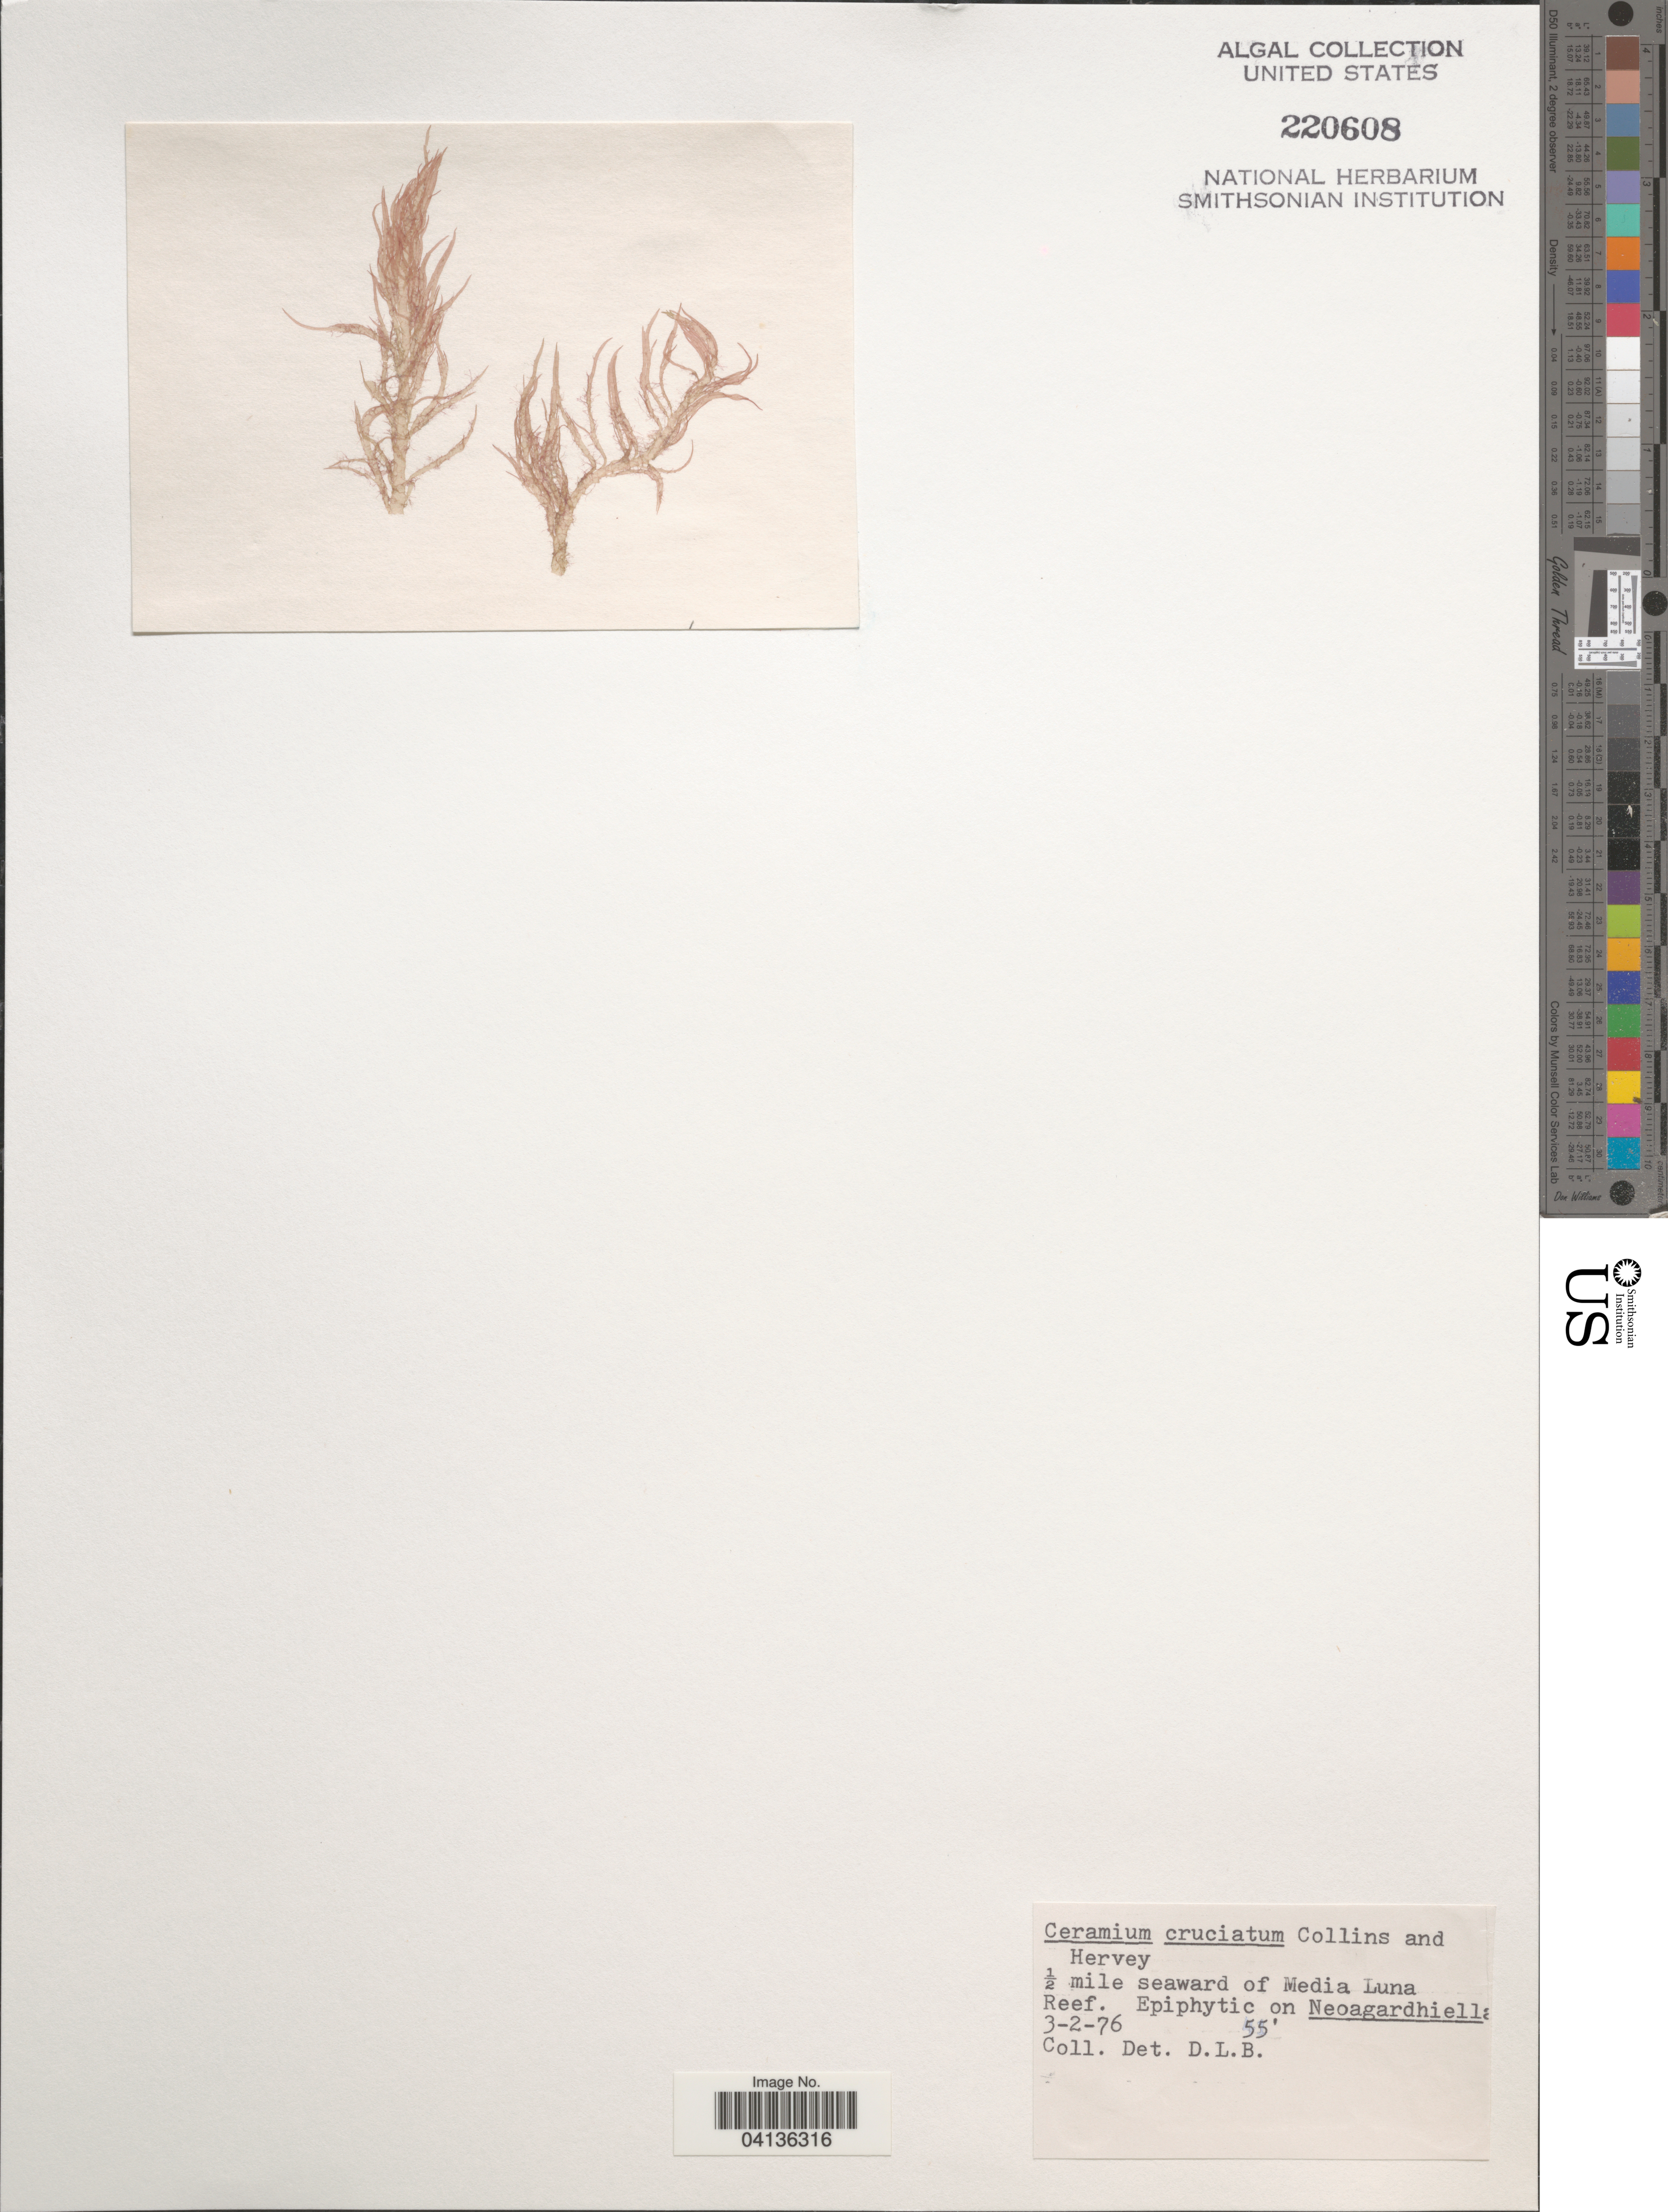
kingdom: Plantae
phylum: Rhodophyta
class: Florideophyceae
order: Ceramiales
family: Ceramiaceae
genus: Ceramium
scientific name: Ceramium cruciatum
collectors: D. L. B.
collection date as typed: Transcribed d/m/y: 3/2/76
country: Puerto Rico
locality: ½ mile seaward of Media Luna Reef.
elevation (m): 17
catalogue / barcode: US 220608